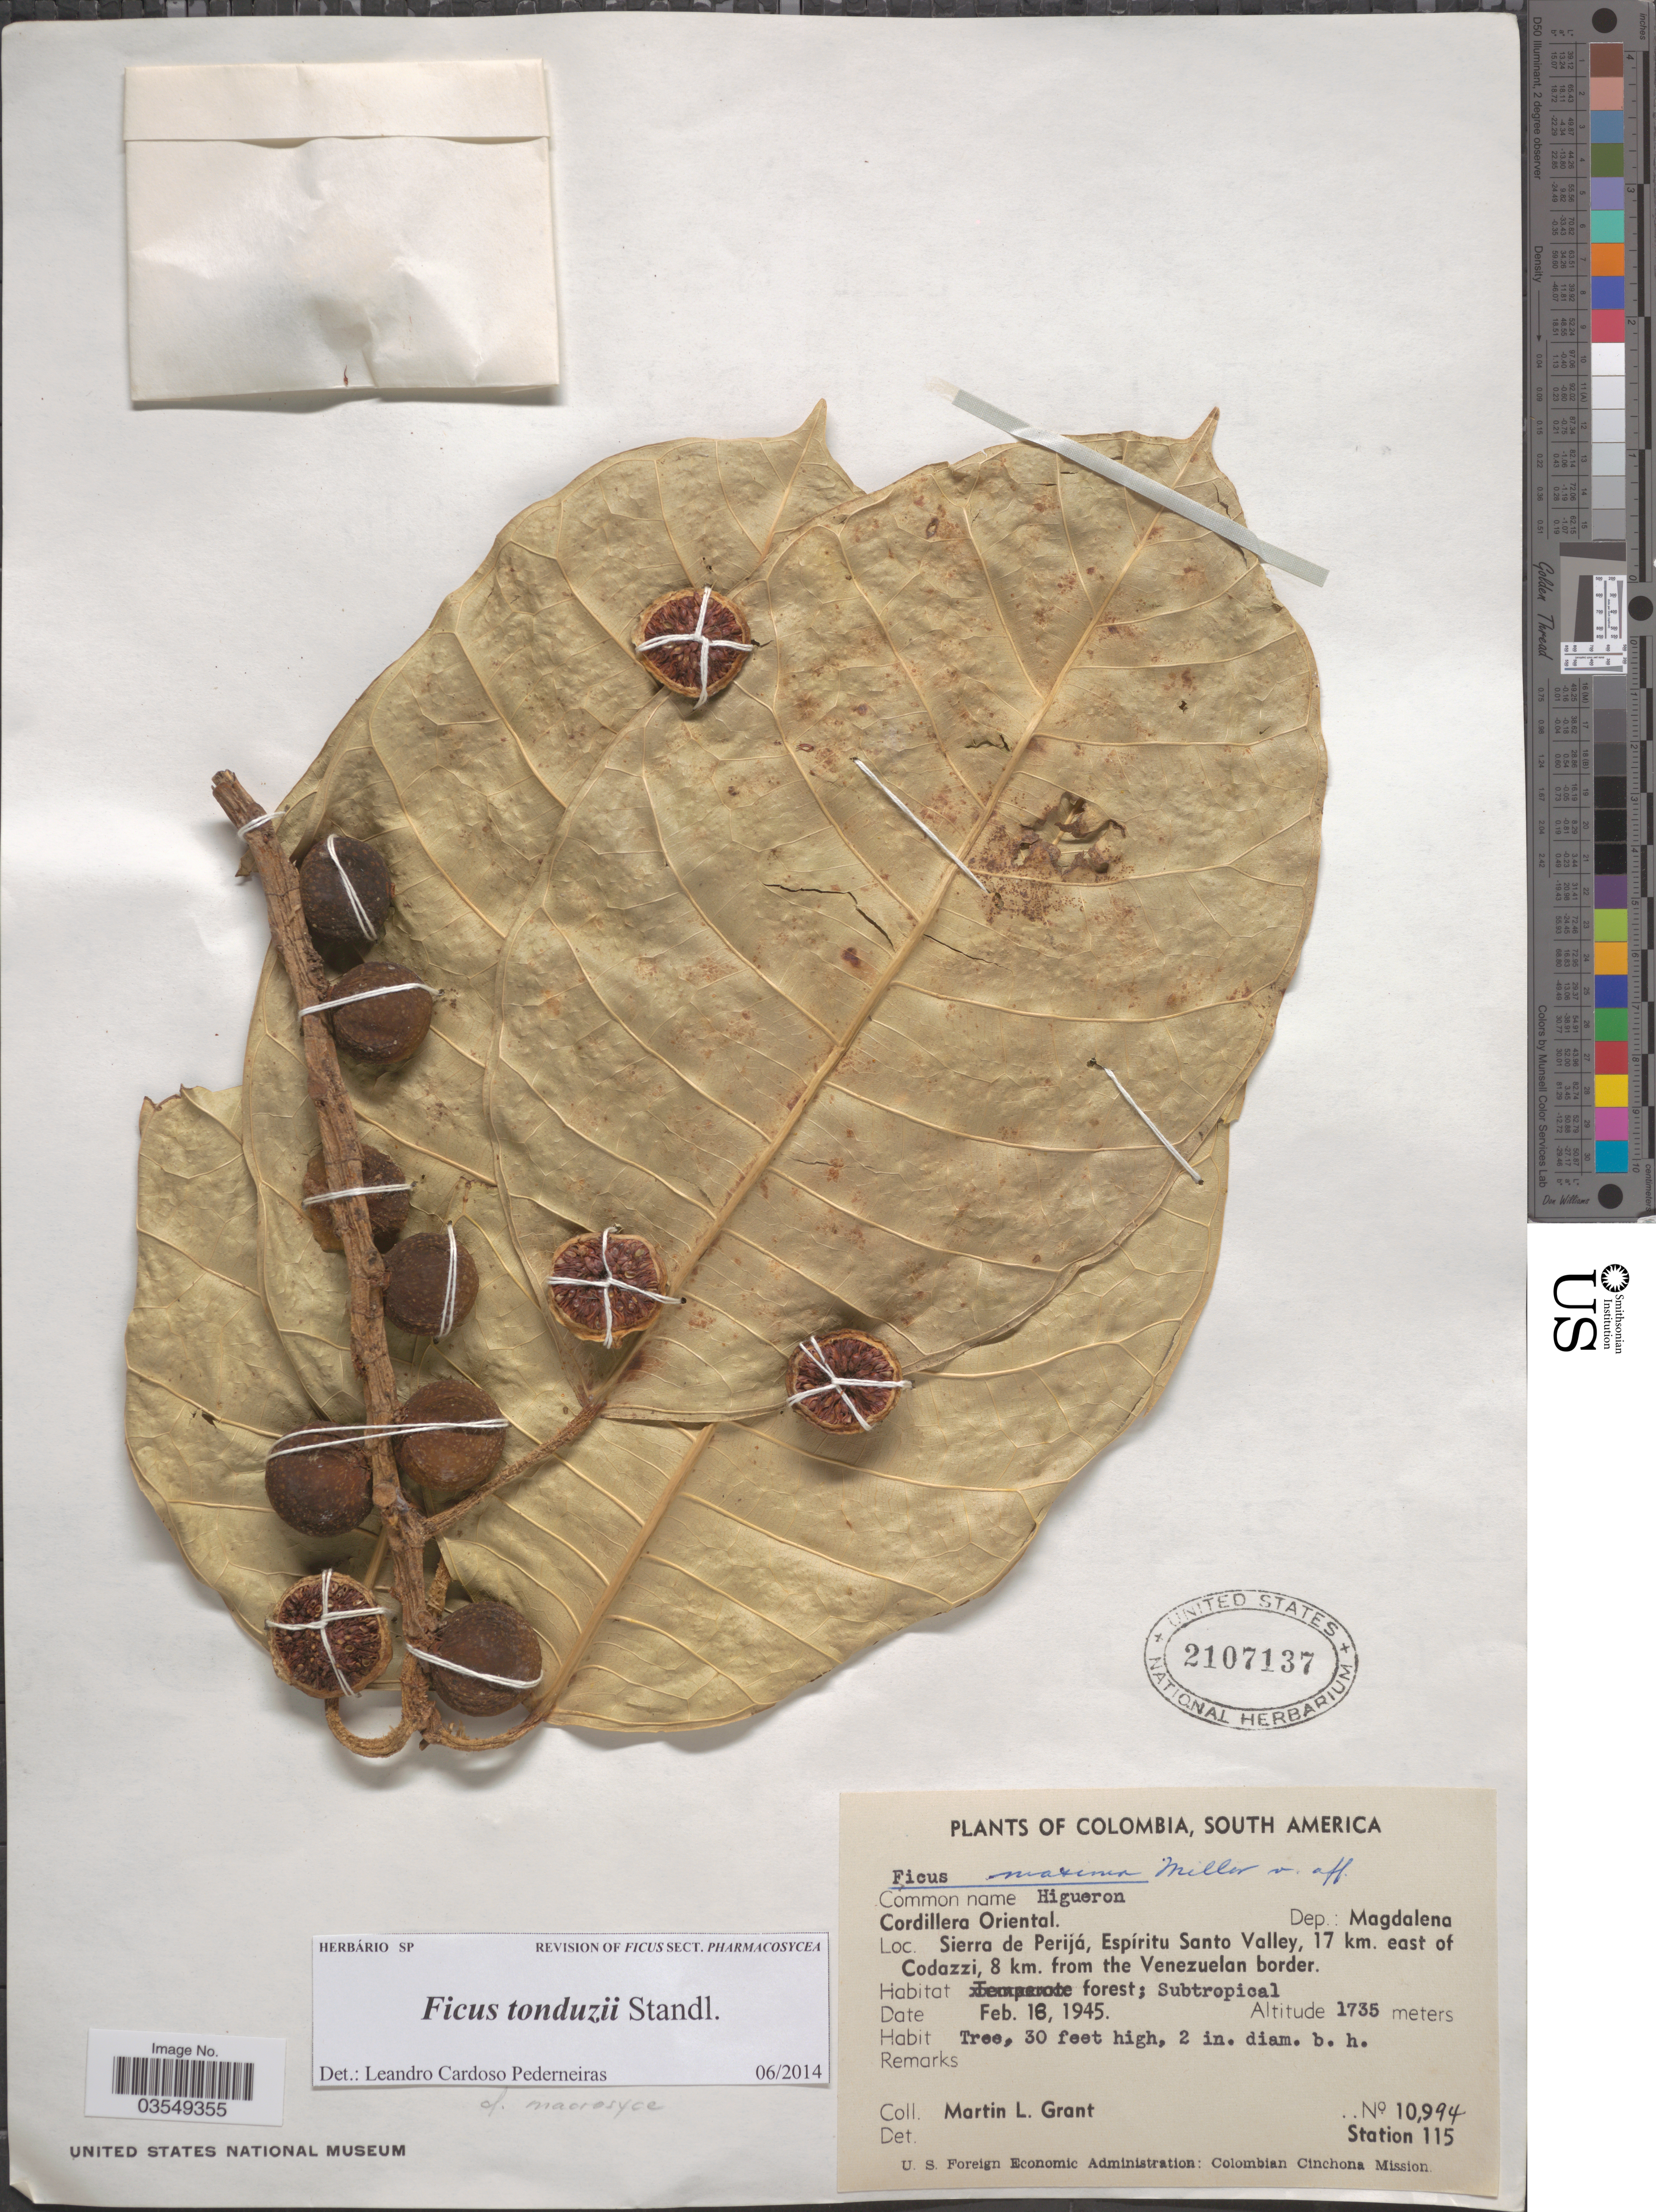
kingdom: Plantae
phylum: Tracheophyta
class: Magnoliopsida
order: Rosales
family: Moraceae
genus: Ficus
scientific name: Ficus tonduzii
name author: Standl.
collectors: M. L. Grant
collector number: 10994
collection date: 1945-02-18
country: Colombia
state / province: Magdalena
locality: Cordillera Oriental. Dep.: Magdalena. Sierra de Perijá, Espíritu Santo Valley, 17 km. east of Codazzi, 8 km. from the Venezuelan border.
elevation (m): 1735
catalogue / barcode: US 2107137